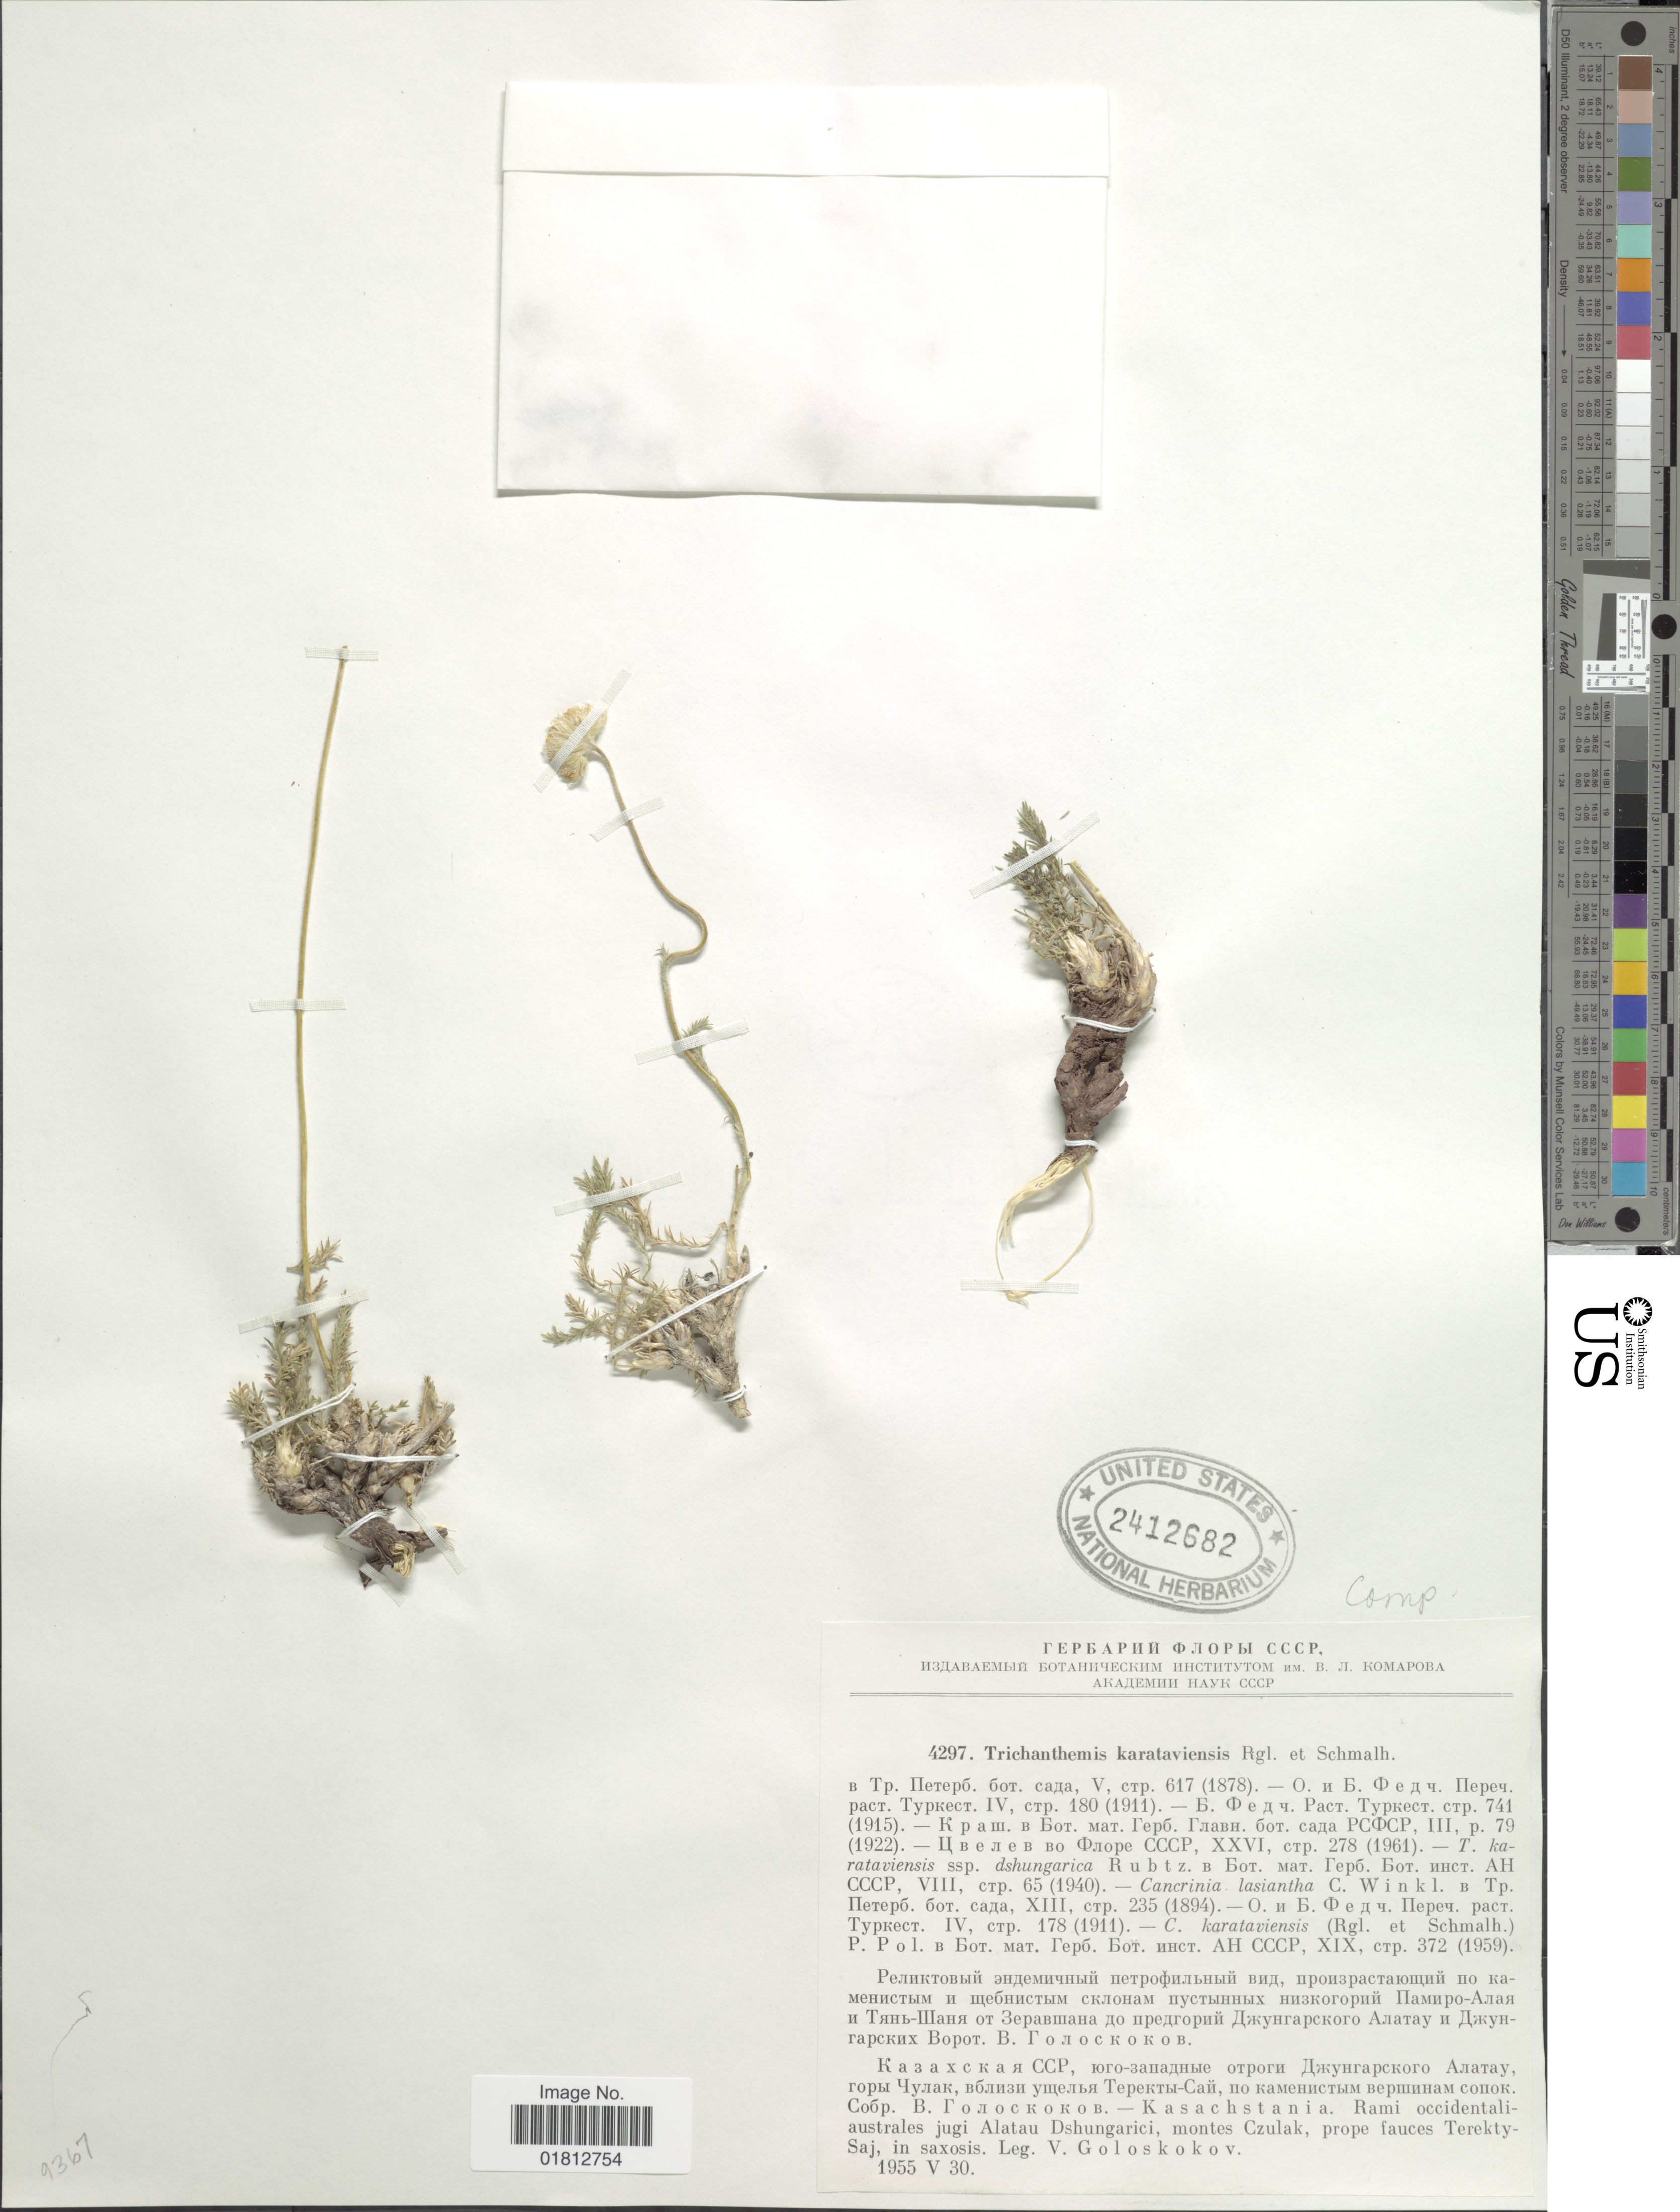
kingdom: Plantae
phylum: Tracheophyta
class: Magnoliopsida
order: Asterales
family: Asteraceae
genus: Trichanthemis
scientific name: Trichanthemis karataviensis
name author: Regel & Schmalh.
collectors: V. P. Goloskokov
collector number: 4297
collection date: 1955-05-30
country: Kazakhstan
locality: Kasachstania, Rami occidentali-australes jugi Alatau Dshungarici, montes Czulak, prope fauces Terekty-Saj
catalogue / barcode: US 2412682